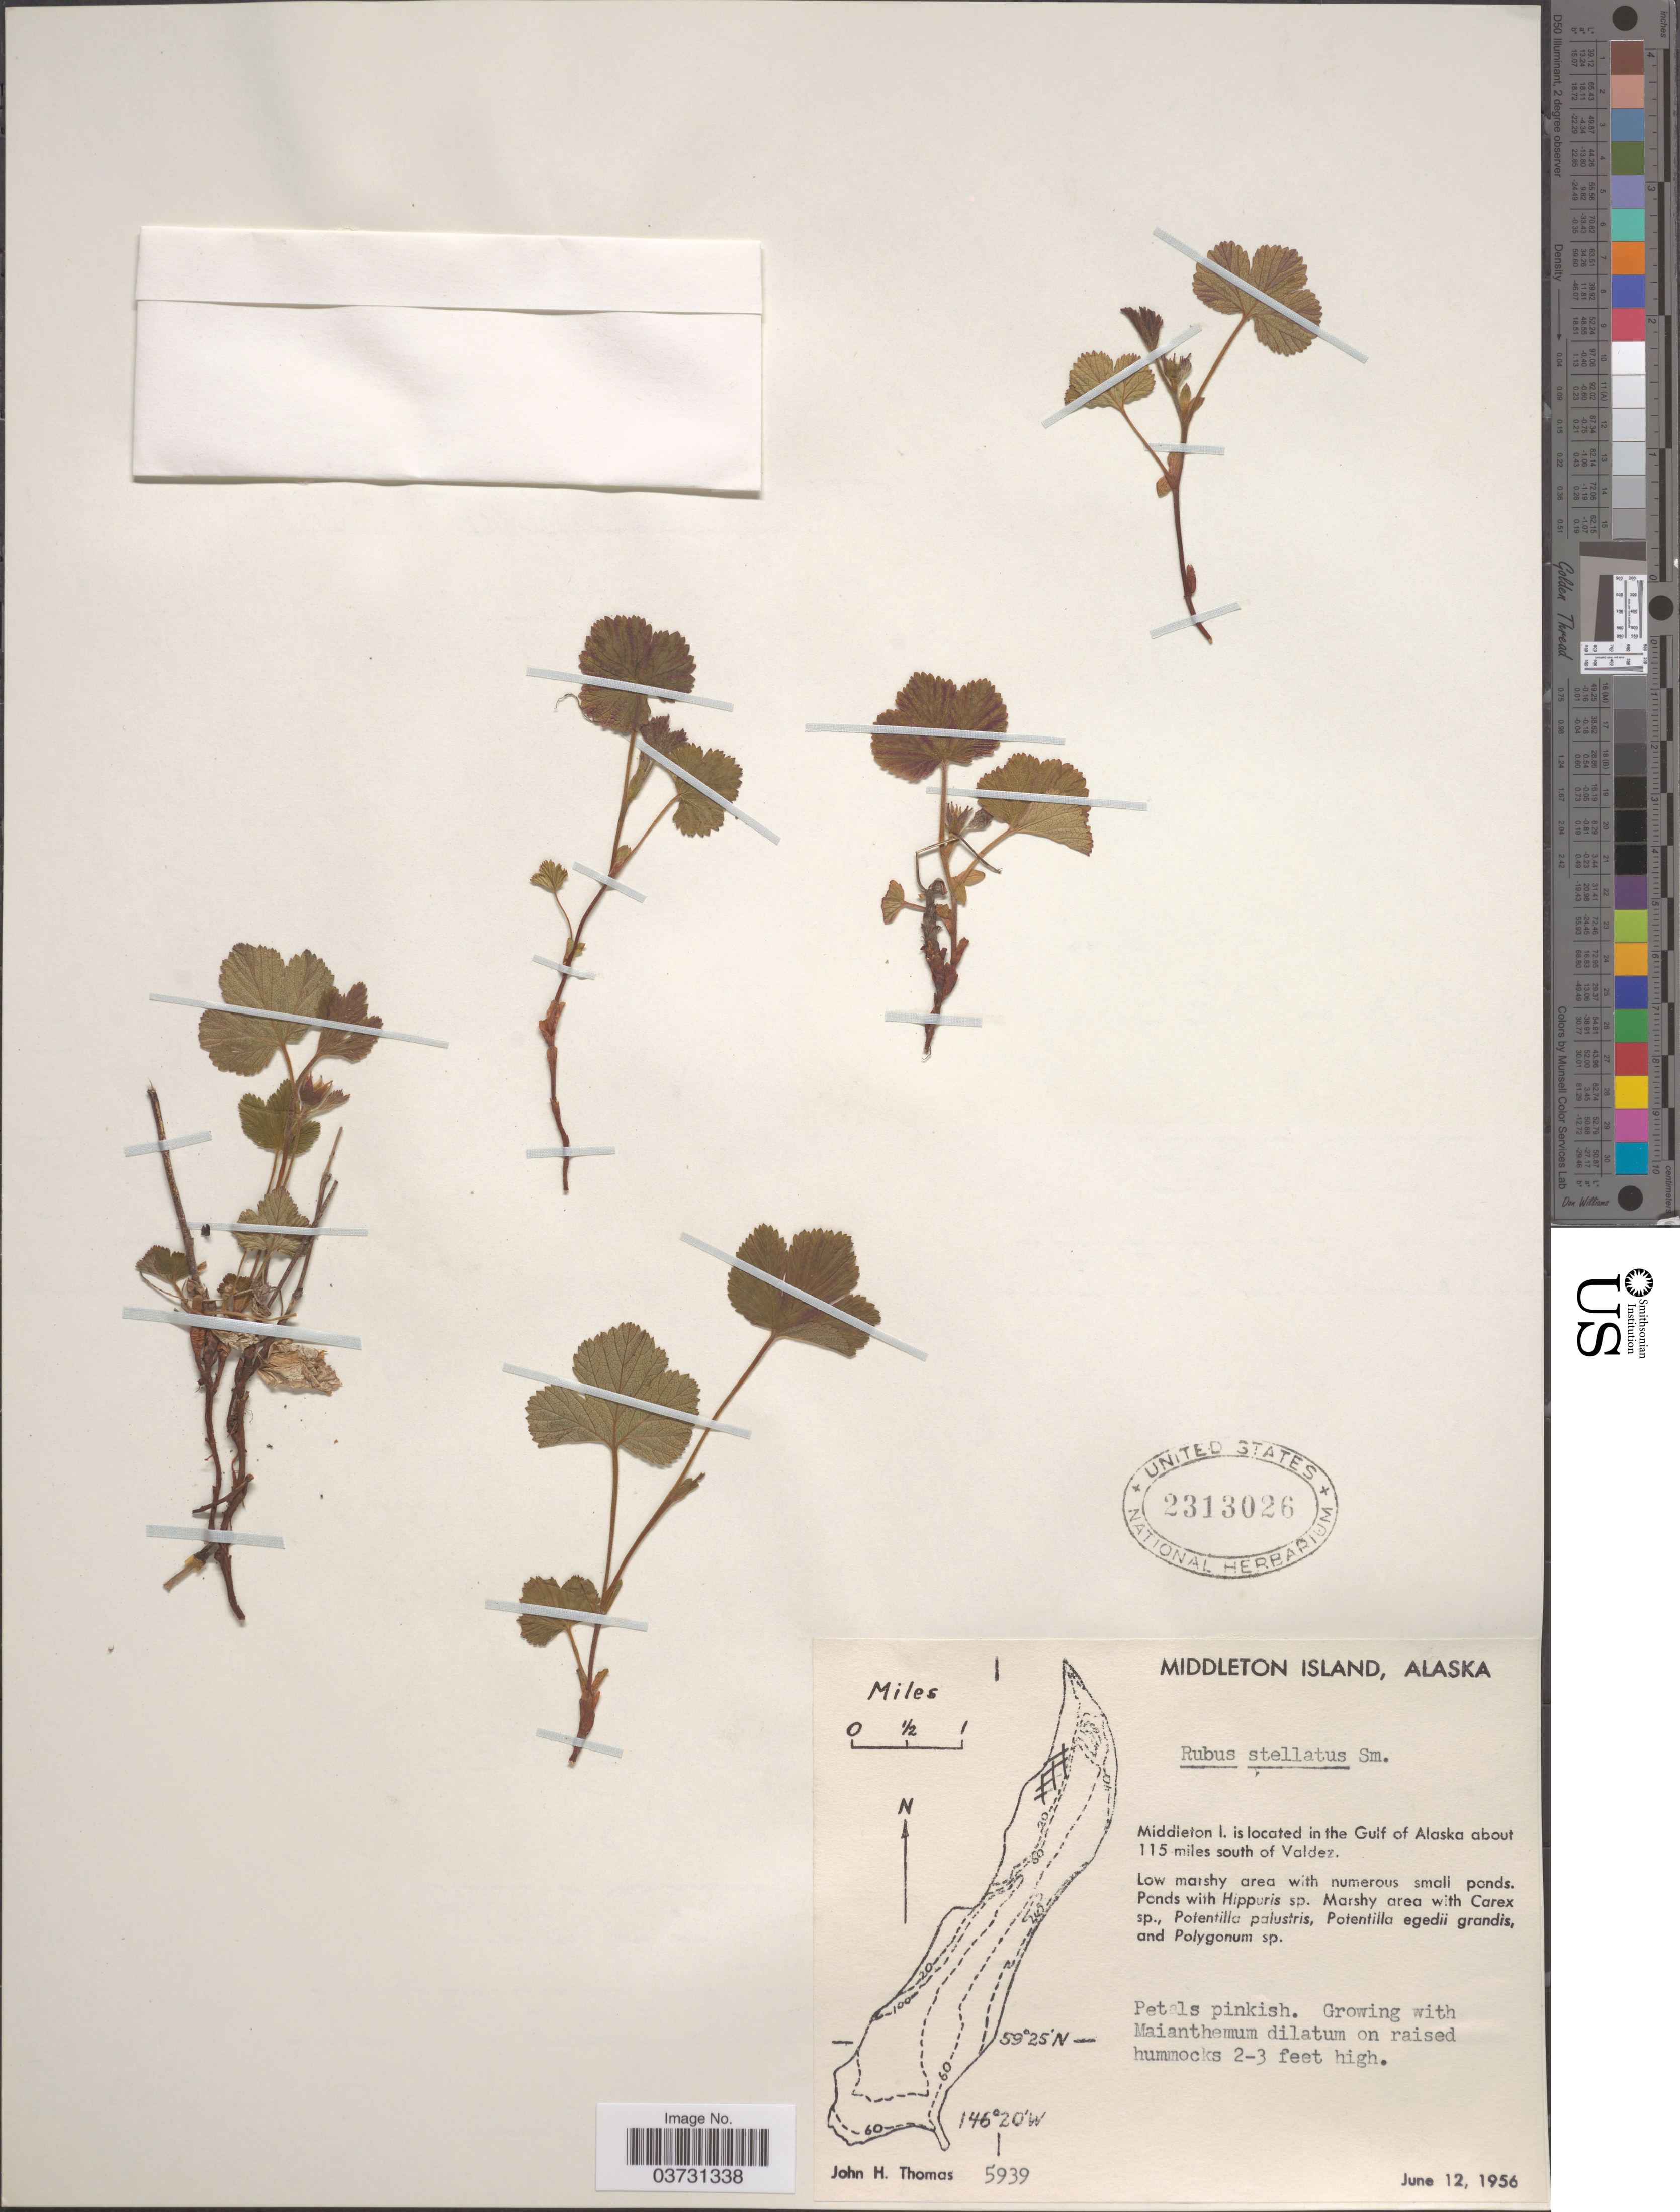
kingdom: Plantae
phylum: Tracheophyta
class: Magnoliopsida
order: Rosales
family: Rosaceae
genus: Rubus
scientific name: Rubus stellatus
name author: Sm.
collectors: J. H. Thomas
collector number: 5939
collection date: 1956-06-12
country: United States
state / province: Alaska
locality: Middleton Island. Middleton I. is located in the Gulf of Alaska about 115 miles south of Valdez.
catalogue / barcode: US 2313026